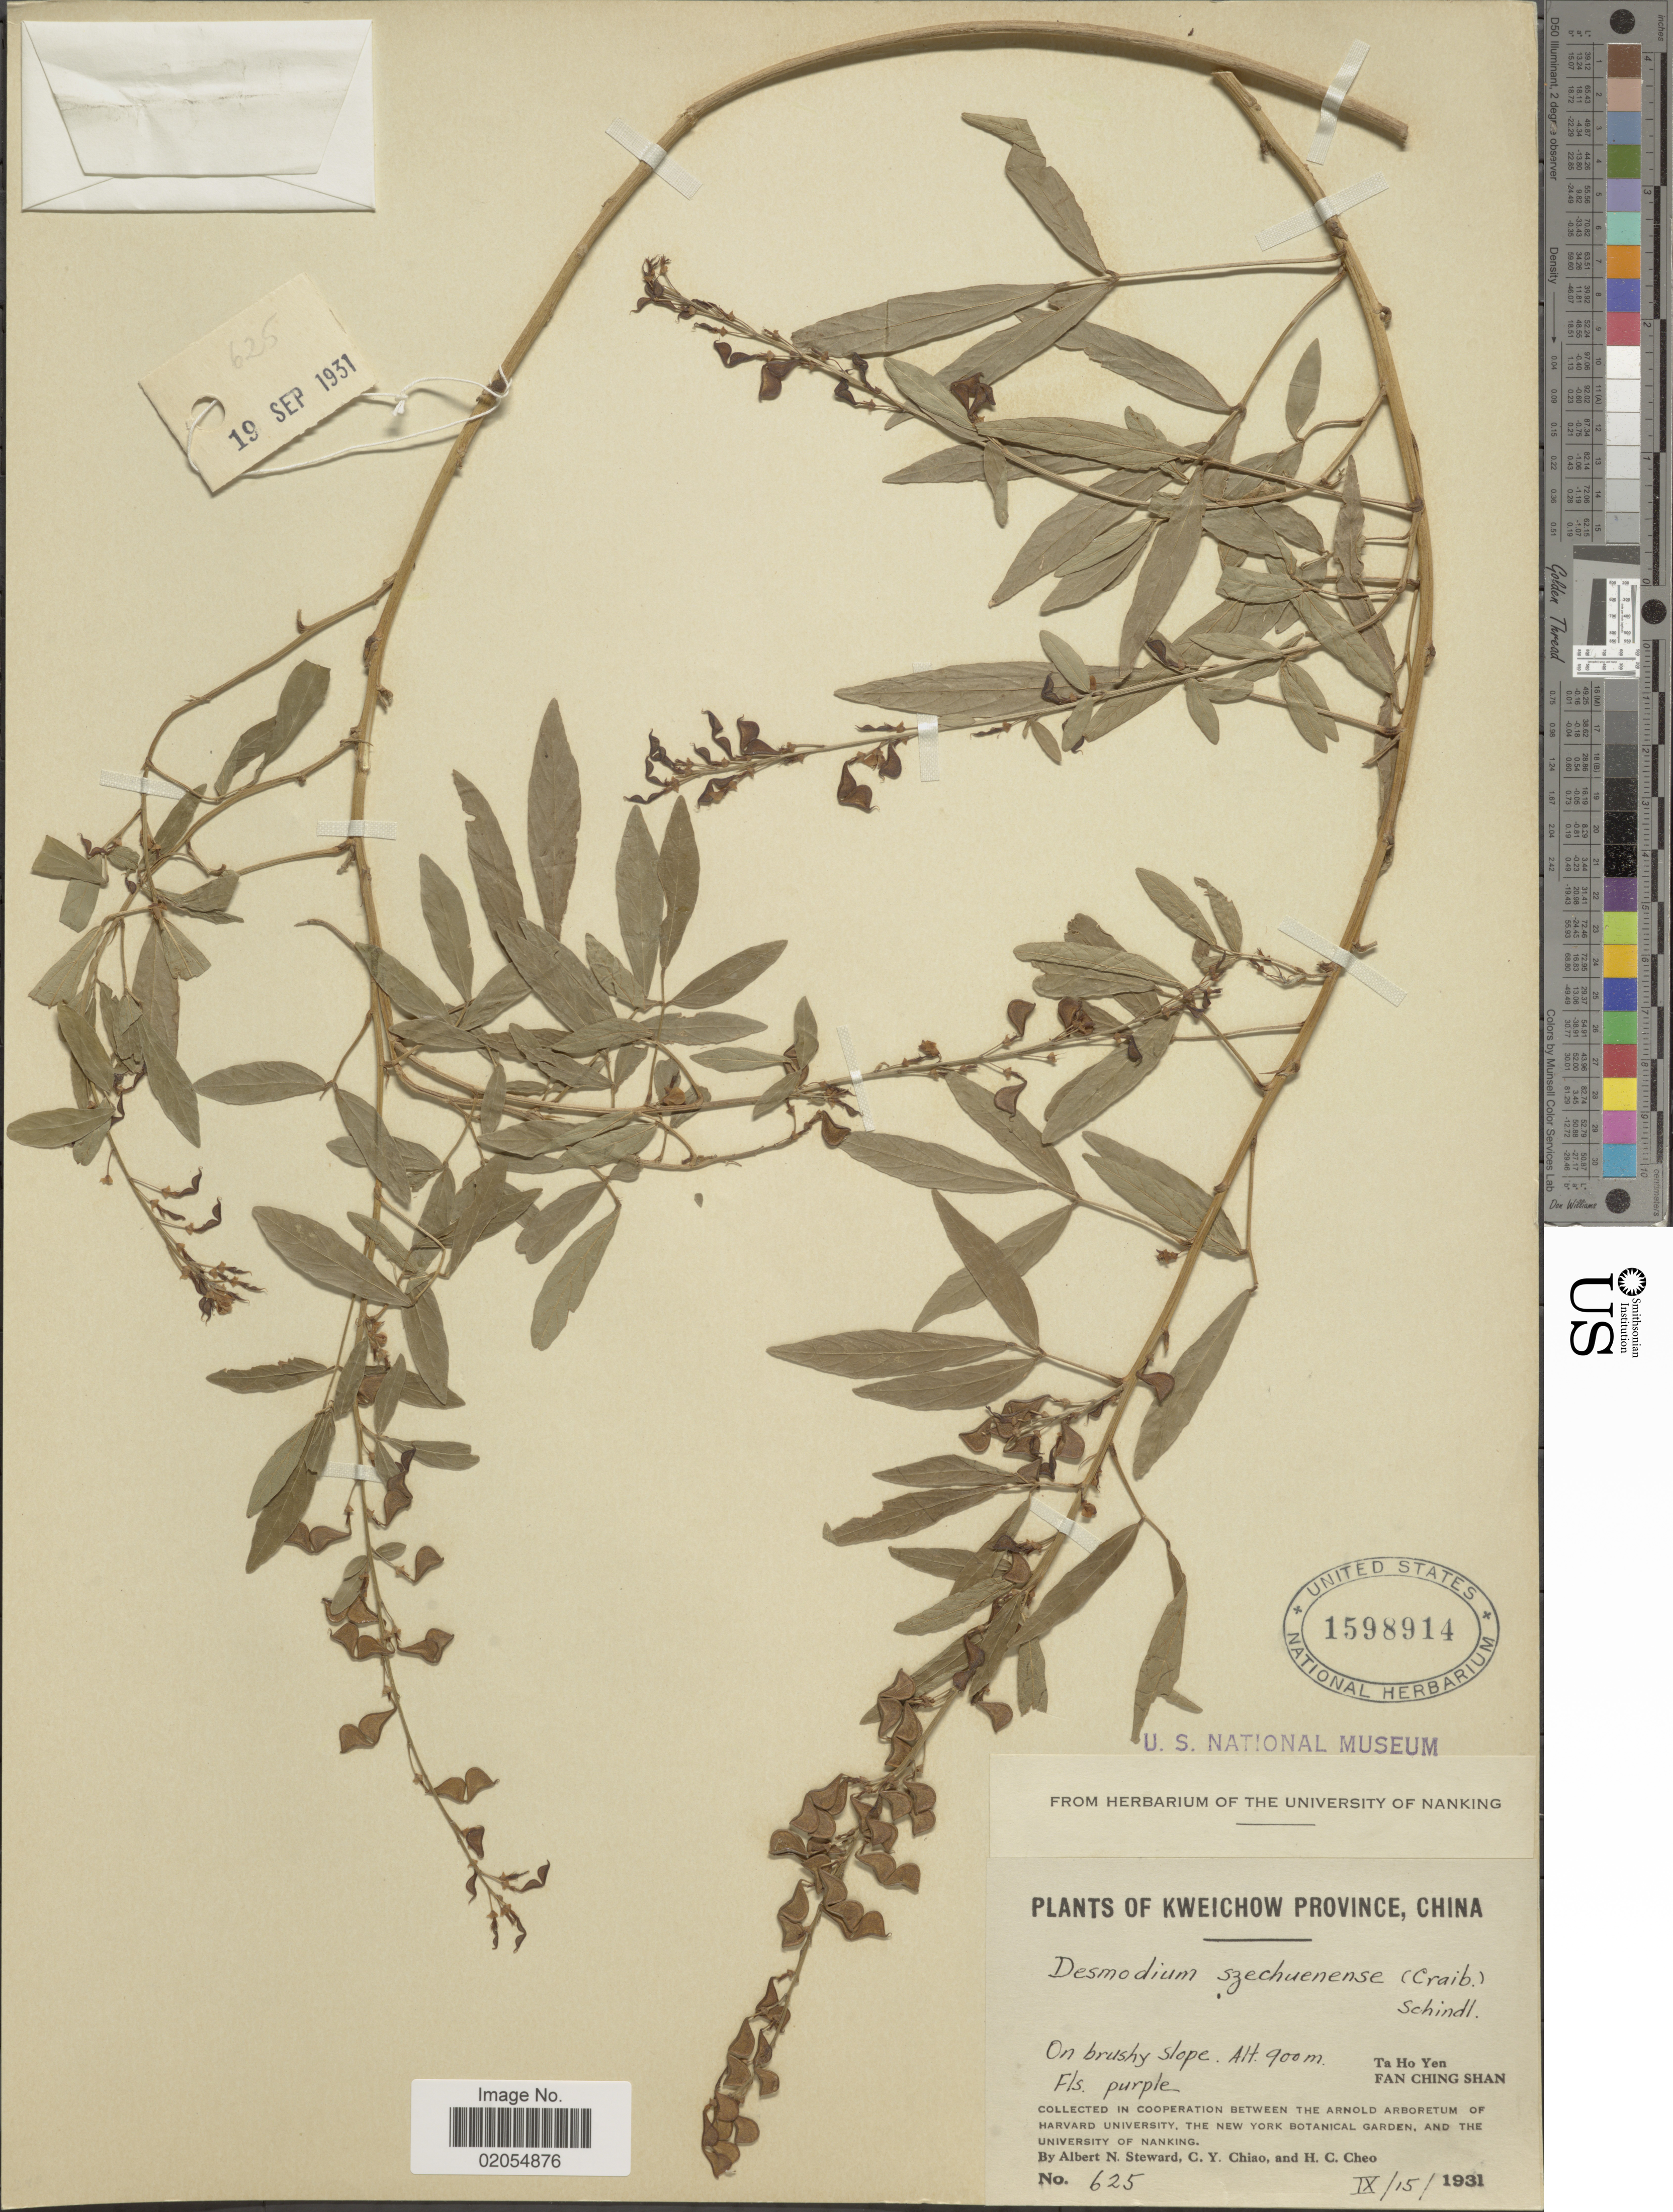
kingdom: Plantae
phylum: Tracheophyta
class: Magnoliopsida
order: Fabales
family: Fabaceae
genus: Hylodesmum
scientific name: Hylodesmum podocarpum subsp. szechuenense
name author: (Craib) H. Ohashi & R.R. Mill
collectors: A. N. Steward, C. Y. Chiao & H. Cheo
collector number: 625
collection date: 1931-09-15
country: China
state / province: Guizhou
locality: Kweichow Province, Ta Ho Yen, Fan Ching Shan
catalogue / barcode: US 1598914